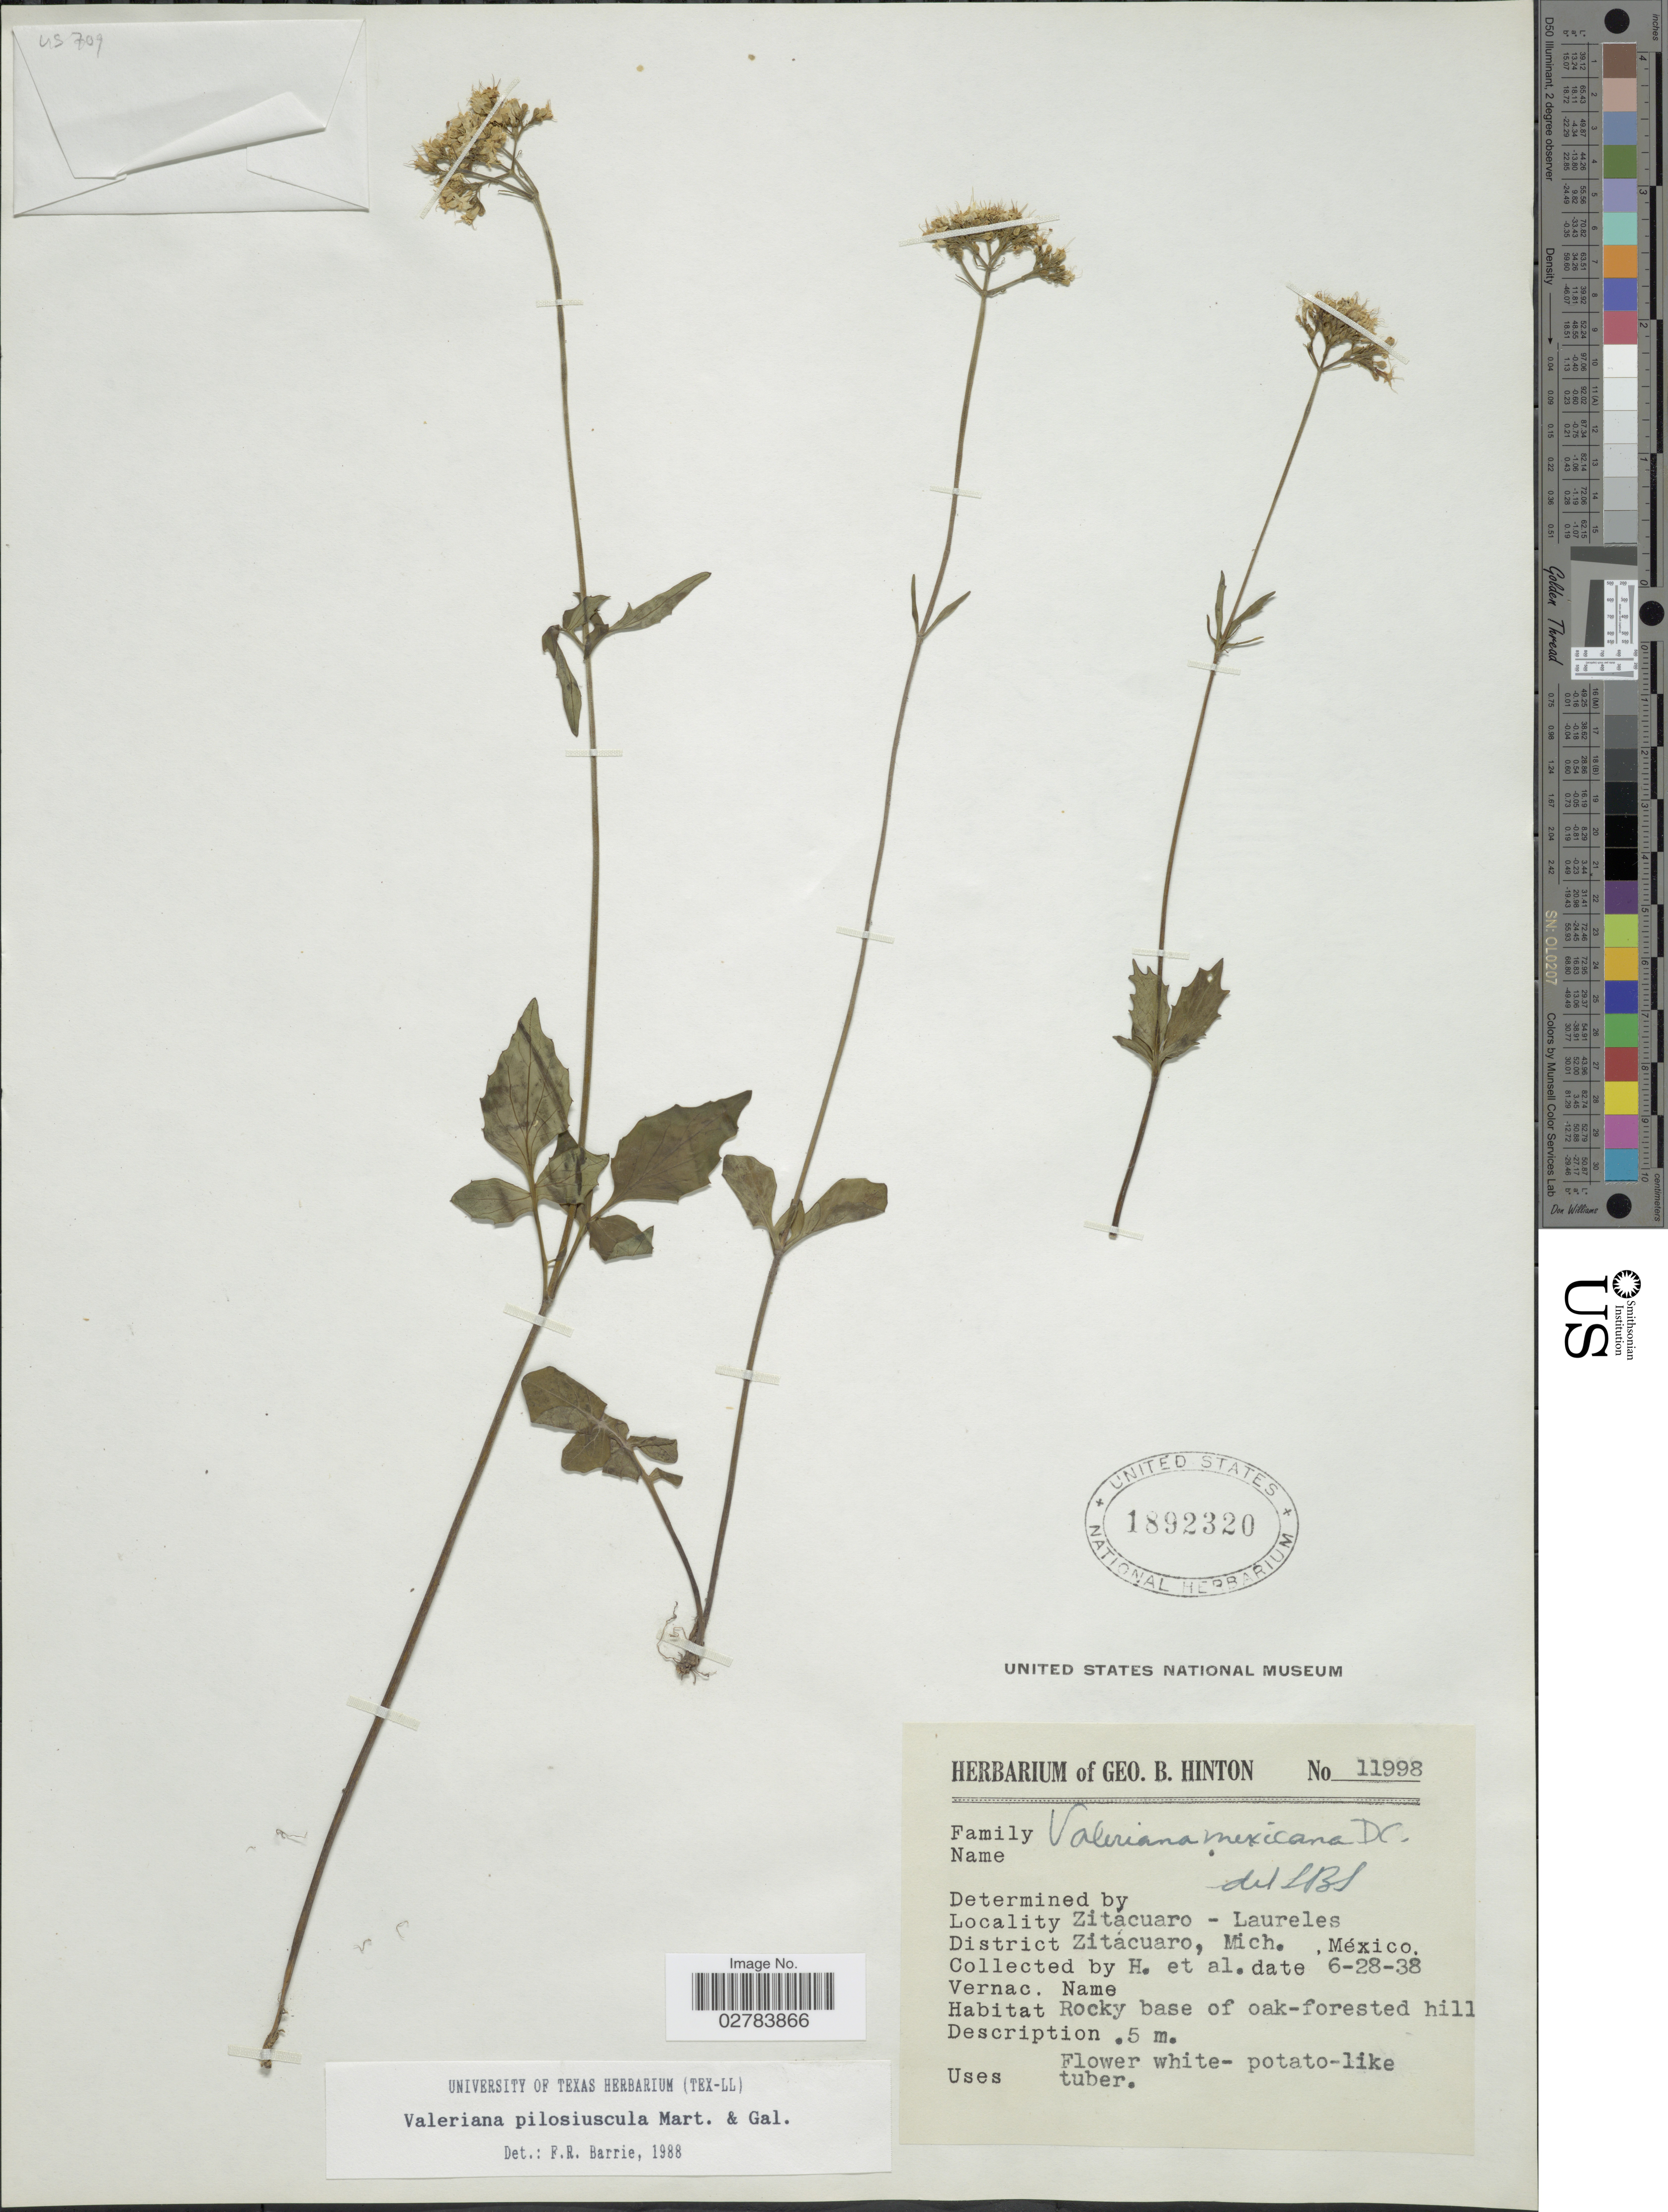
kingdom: Plantae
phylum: Tracheophyta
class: Magnoliopsida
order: Dipsacales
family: Caprifoliaceae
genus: Valeriana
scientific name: Valeriana pilosiuscula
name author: M. Martens & Galeotti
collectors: G. B. Hinton & et al.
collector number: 11998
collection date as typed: Transcribed d/m/y: 28/6/38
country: Mexico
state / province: Michoacán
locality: Zitacuaro-Laureles, District Zitácuaro, Mich., México.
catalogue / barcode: US 1892320